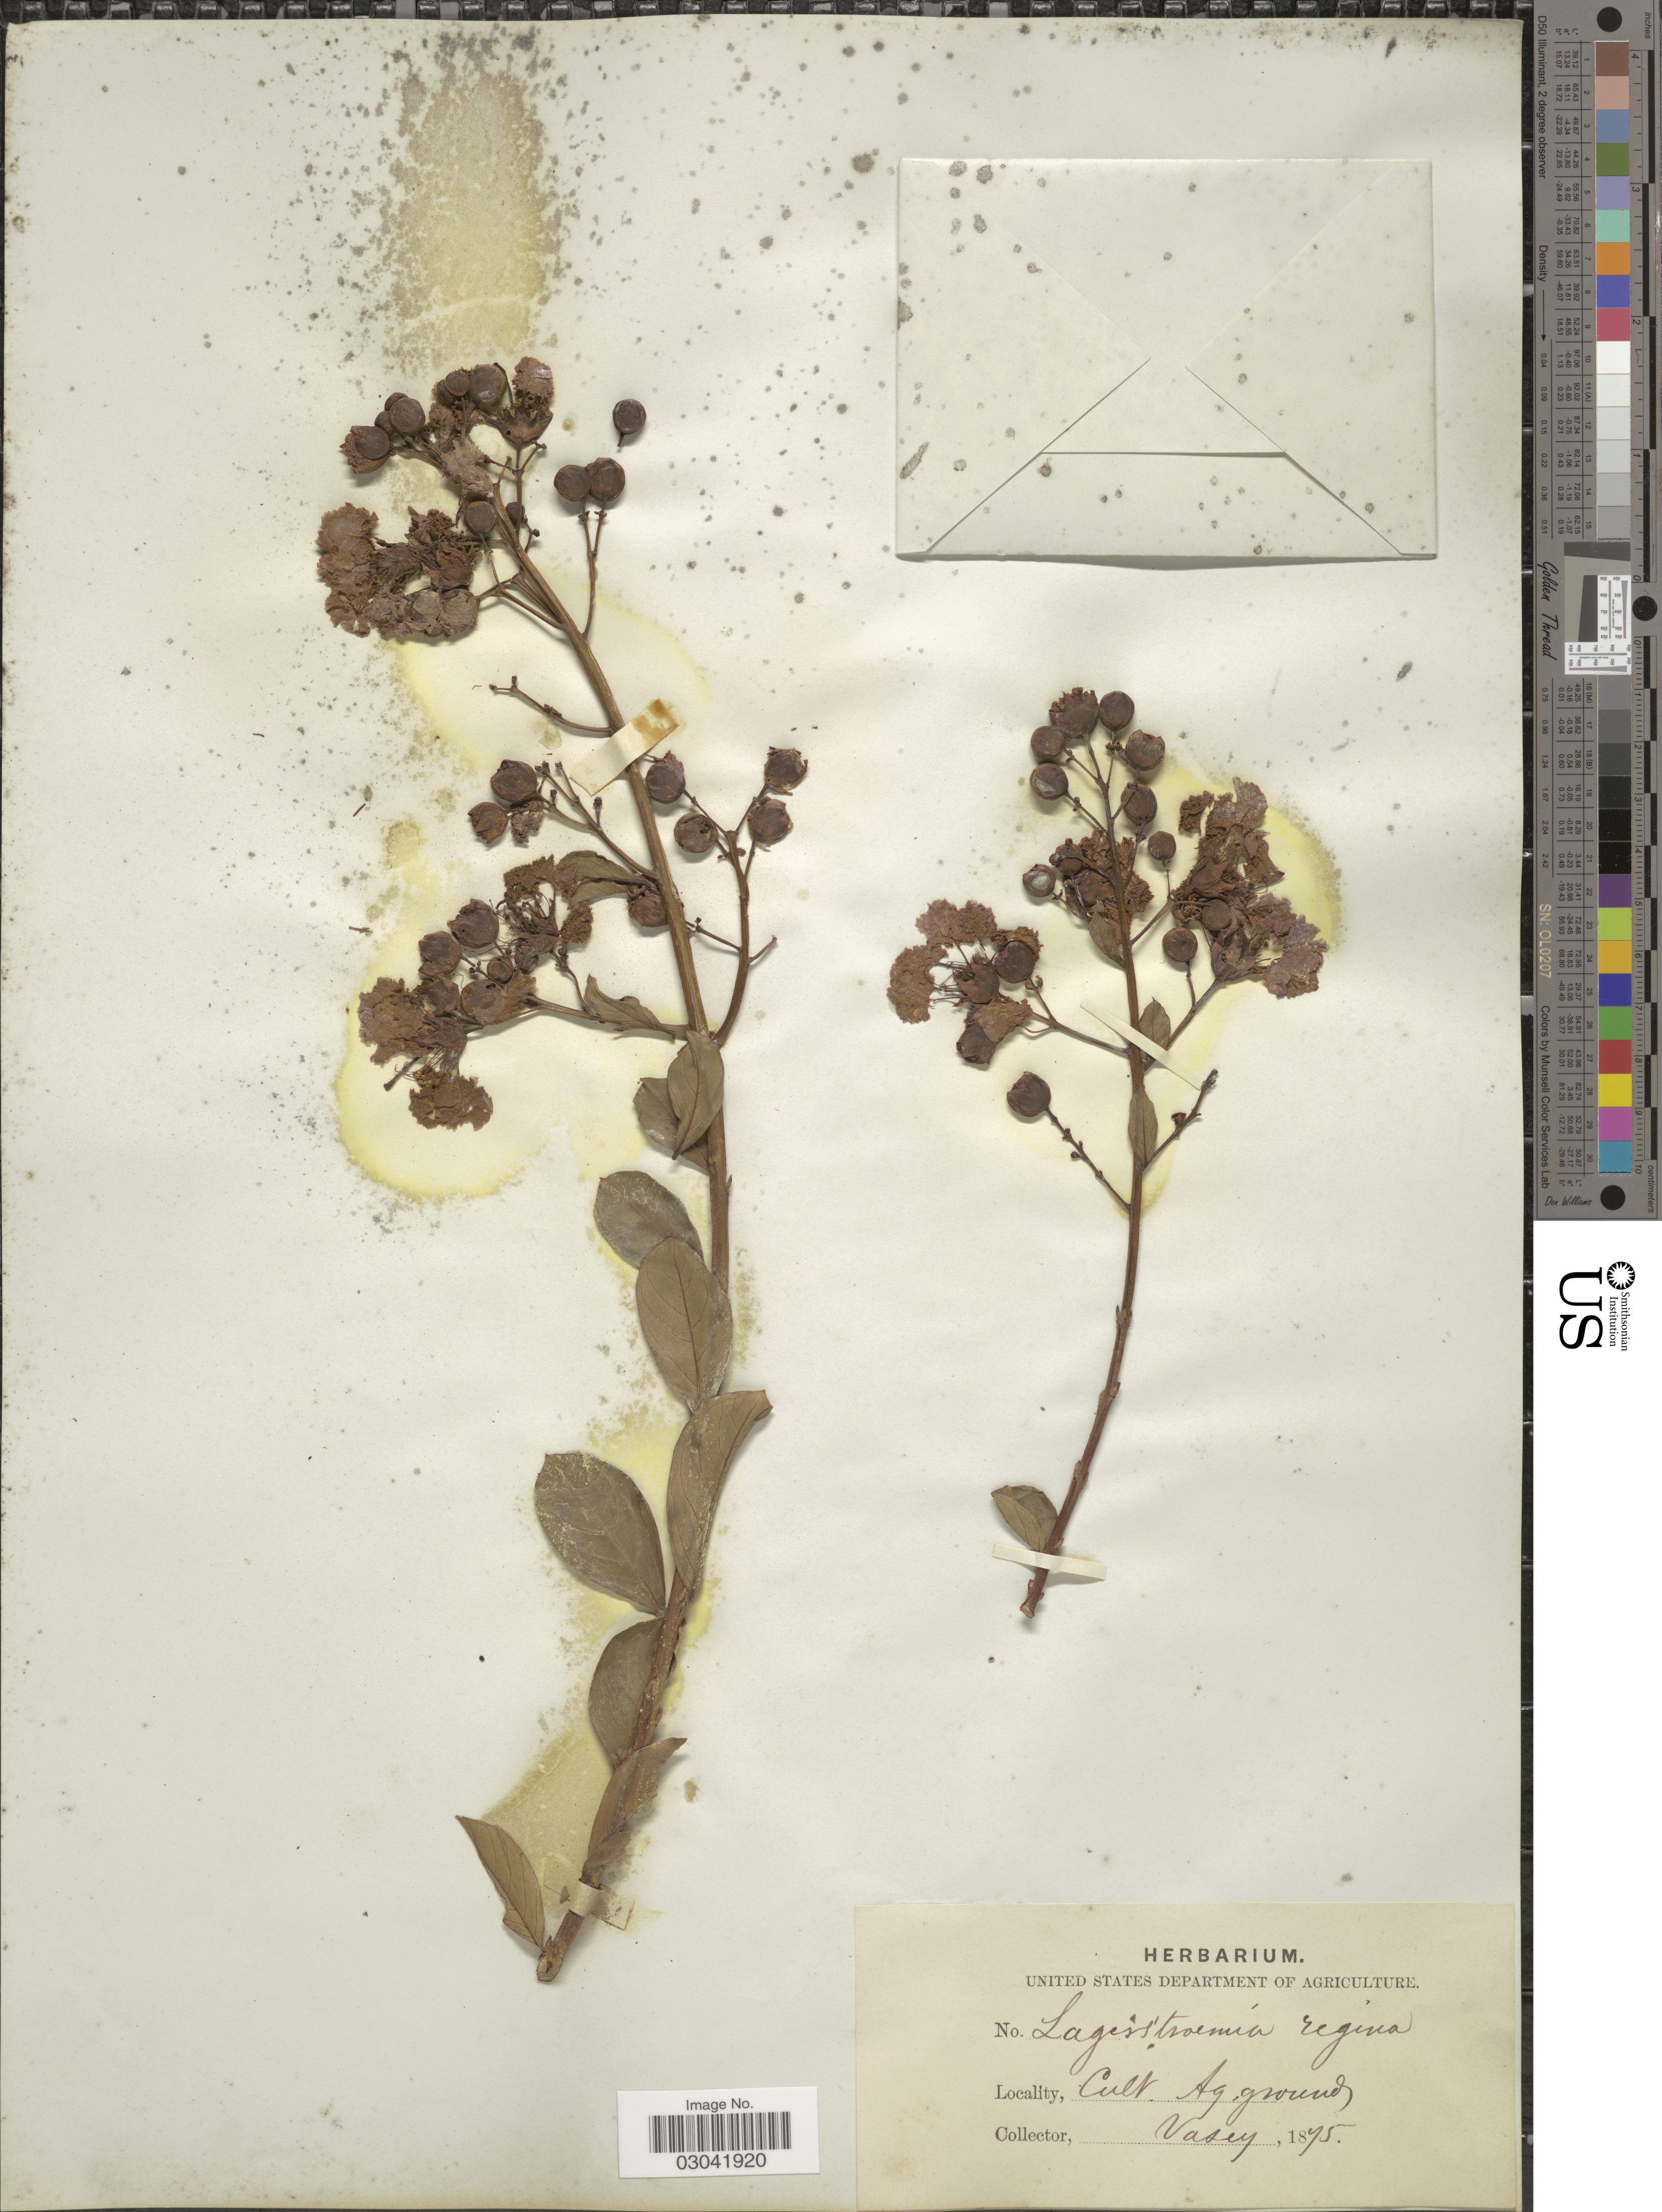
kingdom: Plantae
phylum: Tracheophyta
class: Magnoliopsida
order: Myrtales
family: Lythraceae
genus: Lagerstroemia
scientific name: Lagerstroemia indica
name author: L.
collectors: Vasey, --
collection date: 1875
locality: Cult. Ag. grounds.